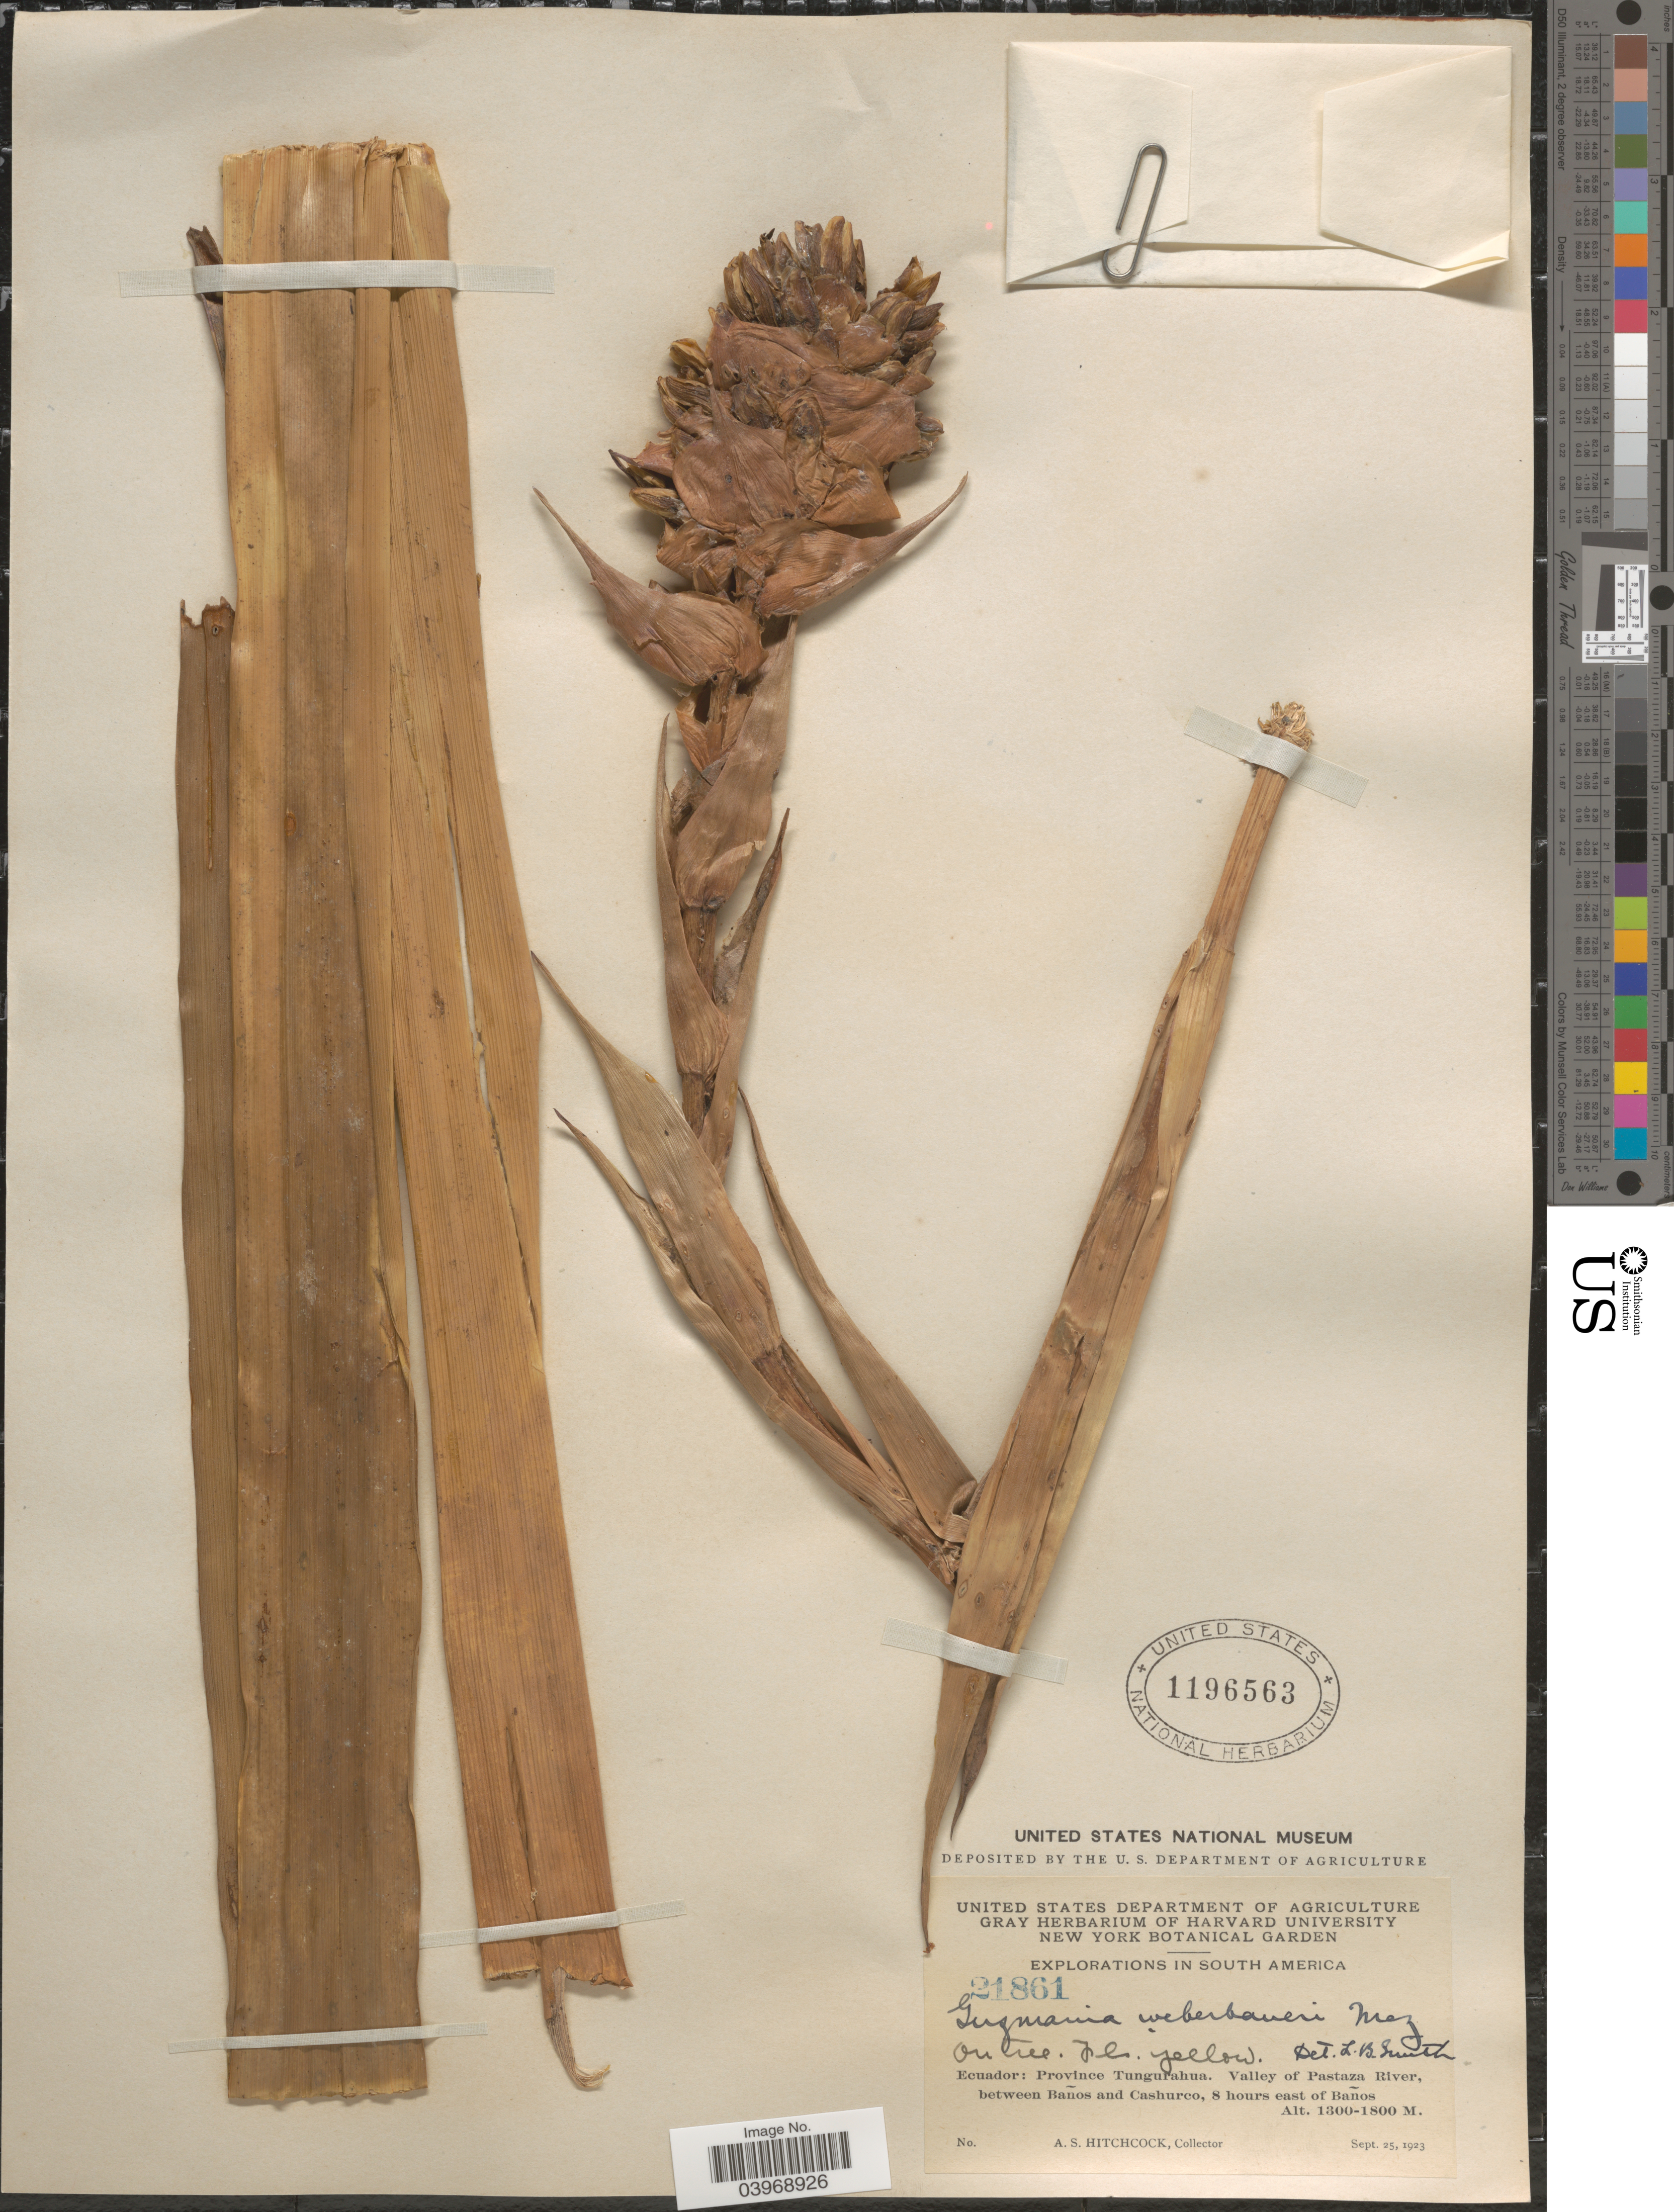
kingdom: Plantae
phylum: Tracheophyta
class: Liliopsida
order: Poales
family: Bromeliaceae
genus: Guzmania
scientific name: Guzmania weberbaueri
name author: Mez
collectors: A. S. Hitchcock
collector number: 21861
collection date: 1923-09-25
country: Ecuador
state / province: Tungurahua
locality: Valley of Pastaza River, between Baños and Cashurco, 8 hours east of Baños.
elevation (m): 1300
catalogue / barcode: US 1196563